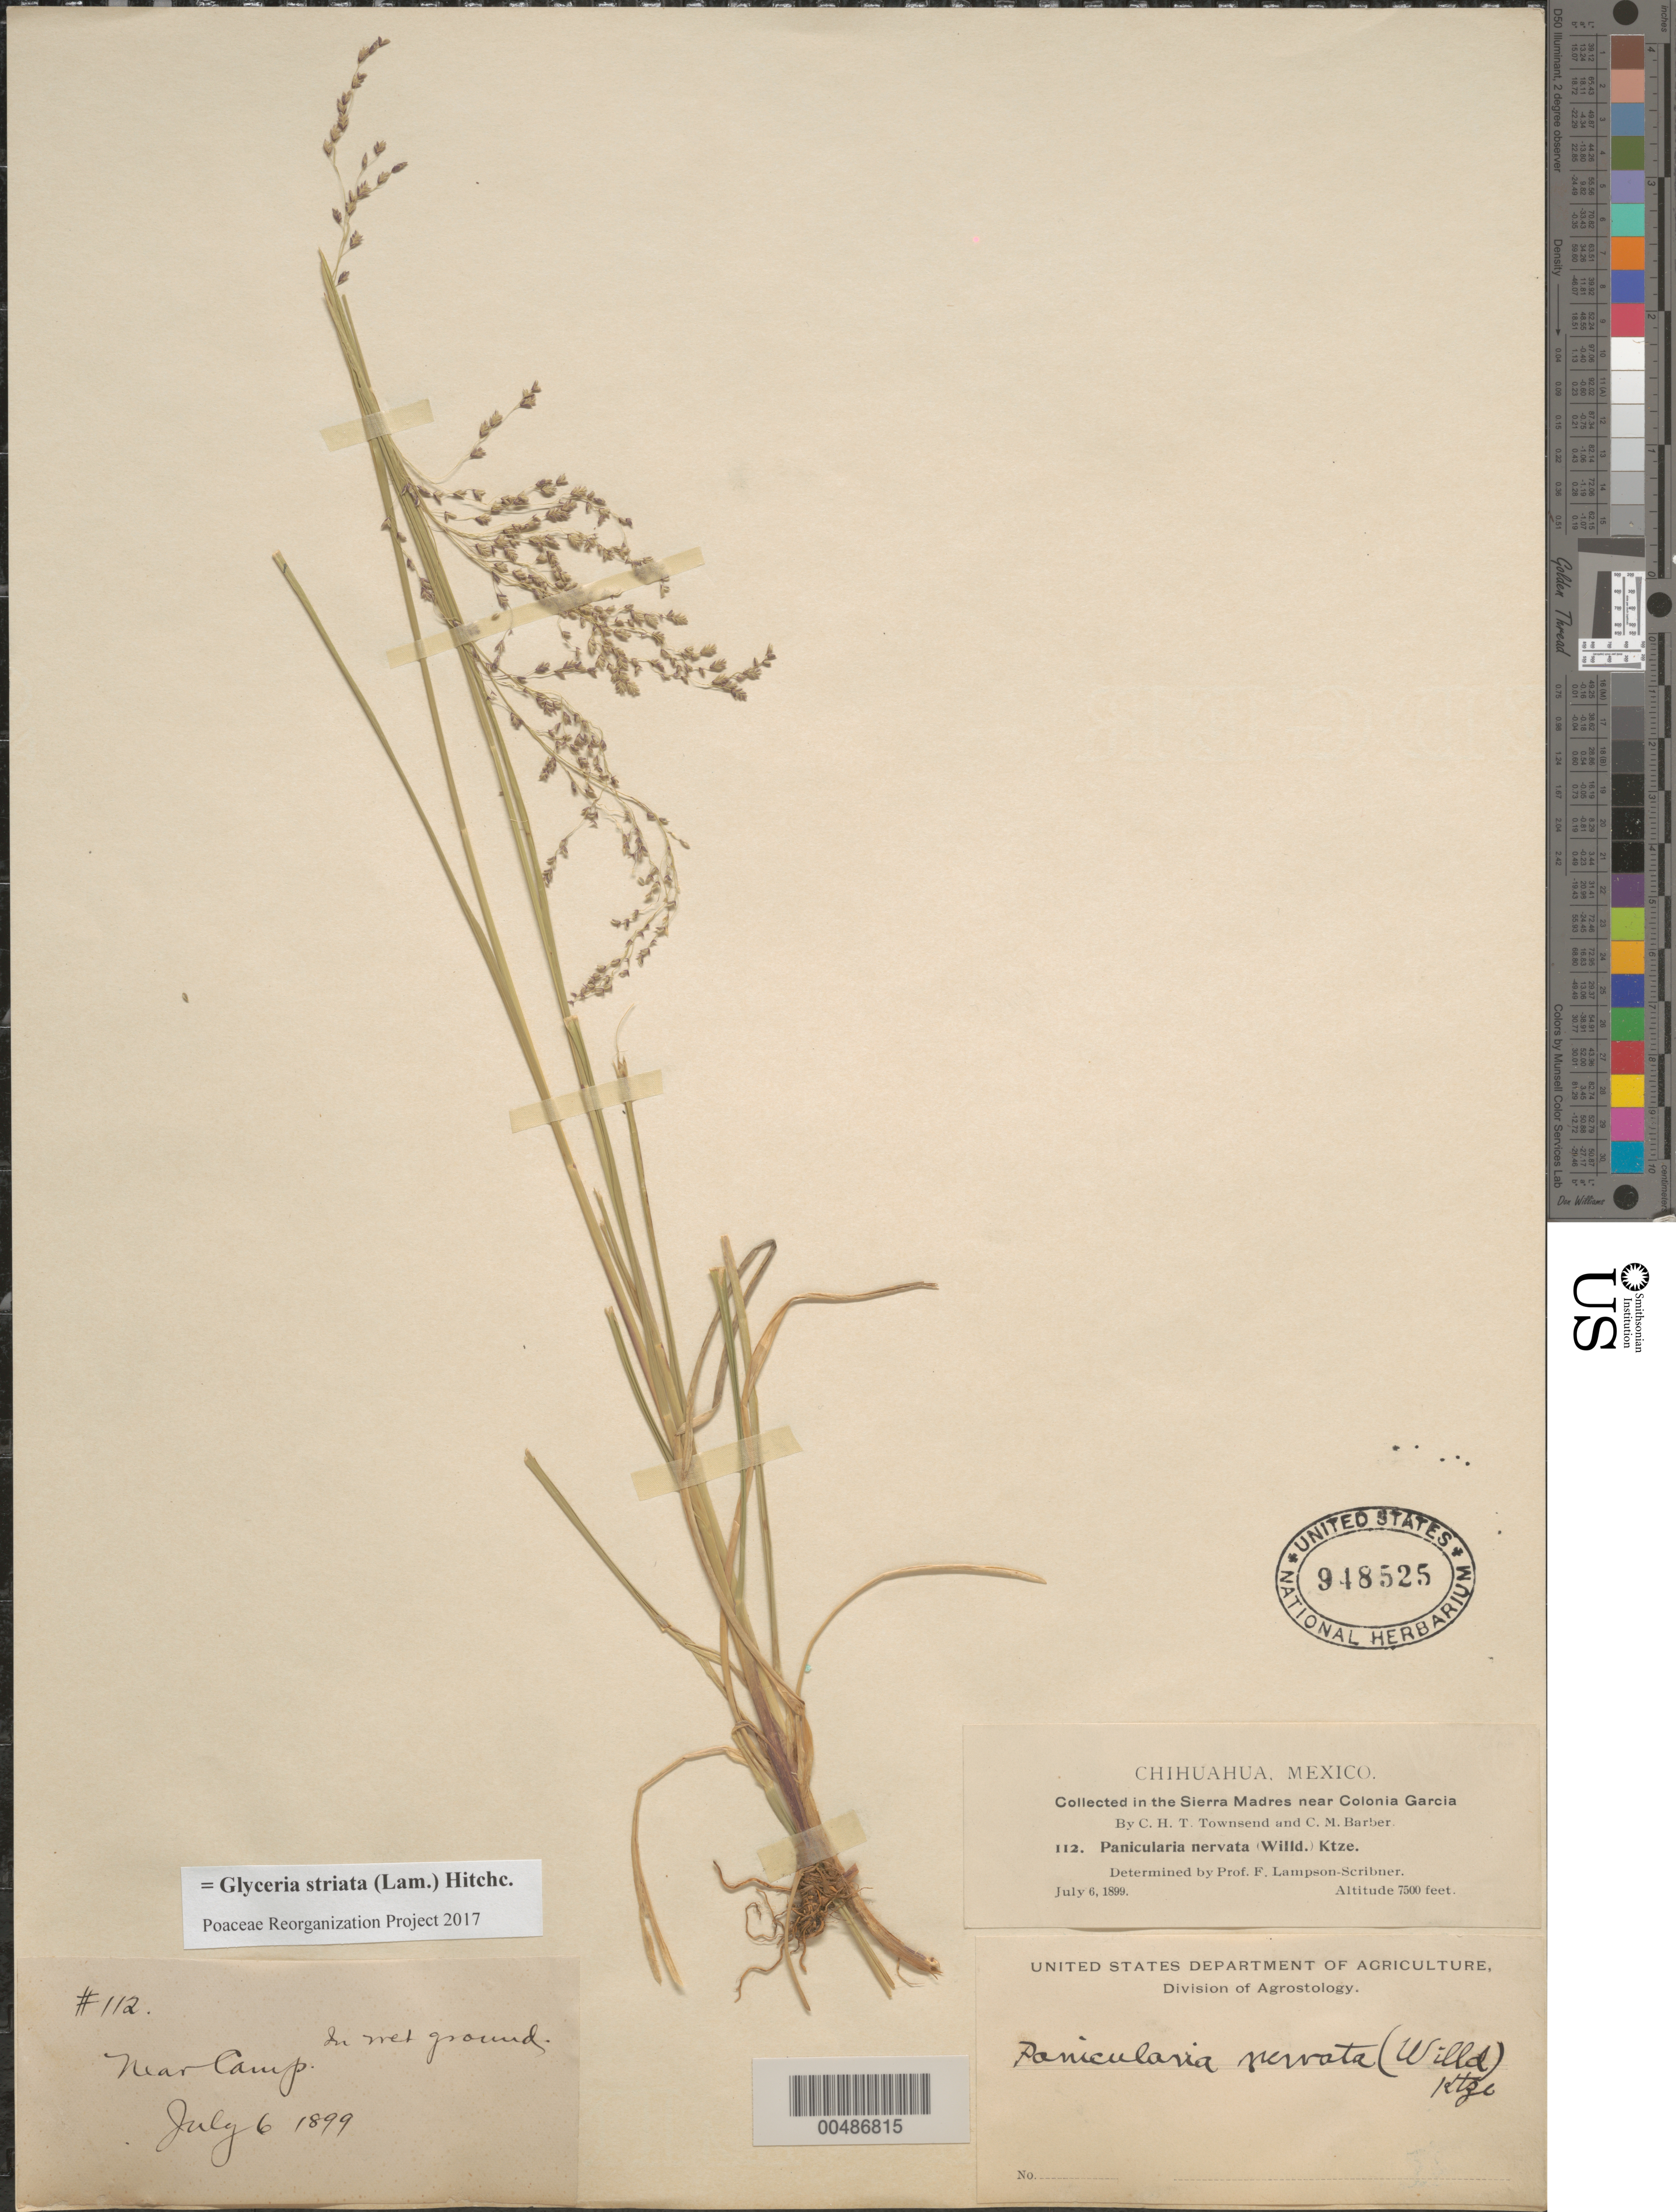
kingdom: Plantae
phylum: Tracheophyta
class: Liliopsida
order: Poales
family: Poaceae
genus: Glyceria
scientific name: Glyceria striata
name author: (Lam.) Hitchc.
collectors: C. H. T. Townsend & C. Barber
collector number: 112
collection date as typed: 6 Jul 1899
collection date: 1899-07-06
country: Mexico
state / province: Chihuahua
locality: in the Sierra Madres near Colonia Garcia, near camp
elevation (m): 2286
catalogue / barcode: US 948525